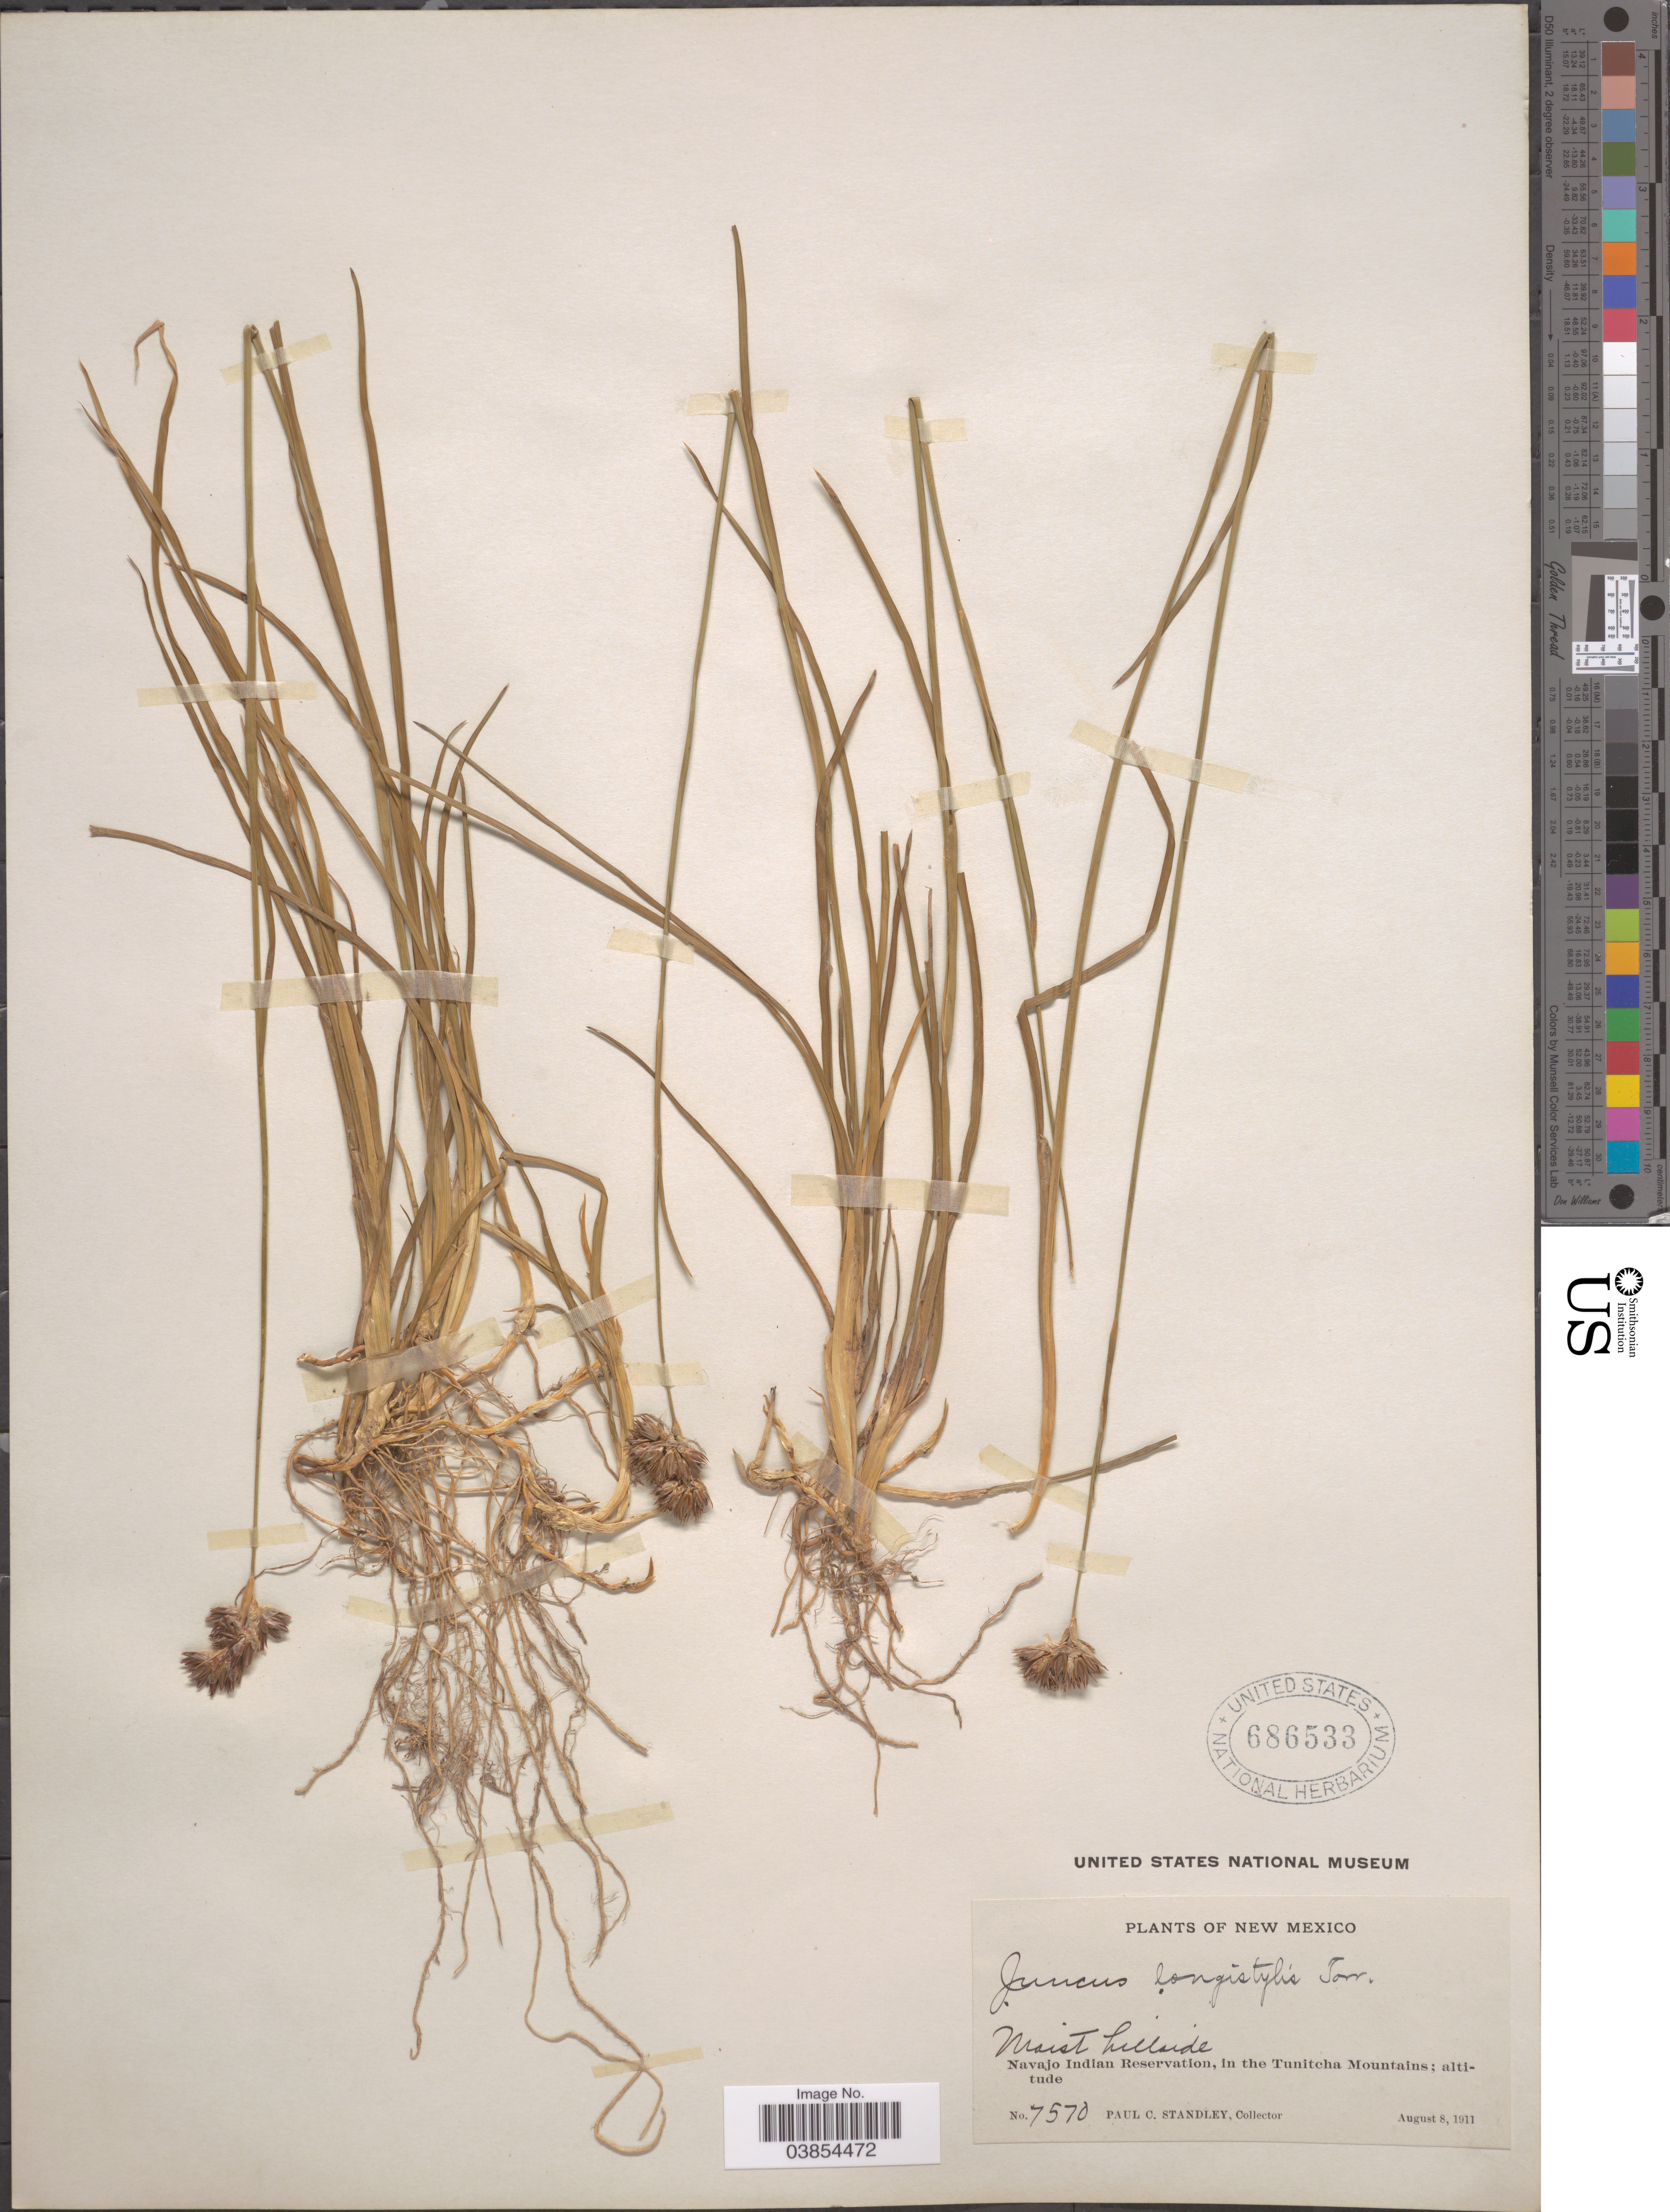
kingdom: Plantae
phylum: Tracheophyta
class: Liliopsida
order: Poales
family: Juncaceae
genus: Juncus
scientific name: Juncus longistylis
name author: Torr.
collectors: P. C. Standley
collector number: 7570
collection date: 1911-08-08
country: United States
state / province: New Mexico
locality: Navajo Indian Reservation, in the Tunitcha Mountains.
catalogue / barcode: US 686533